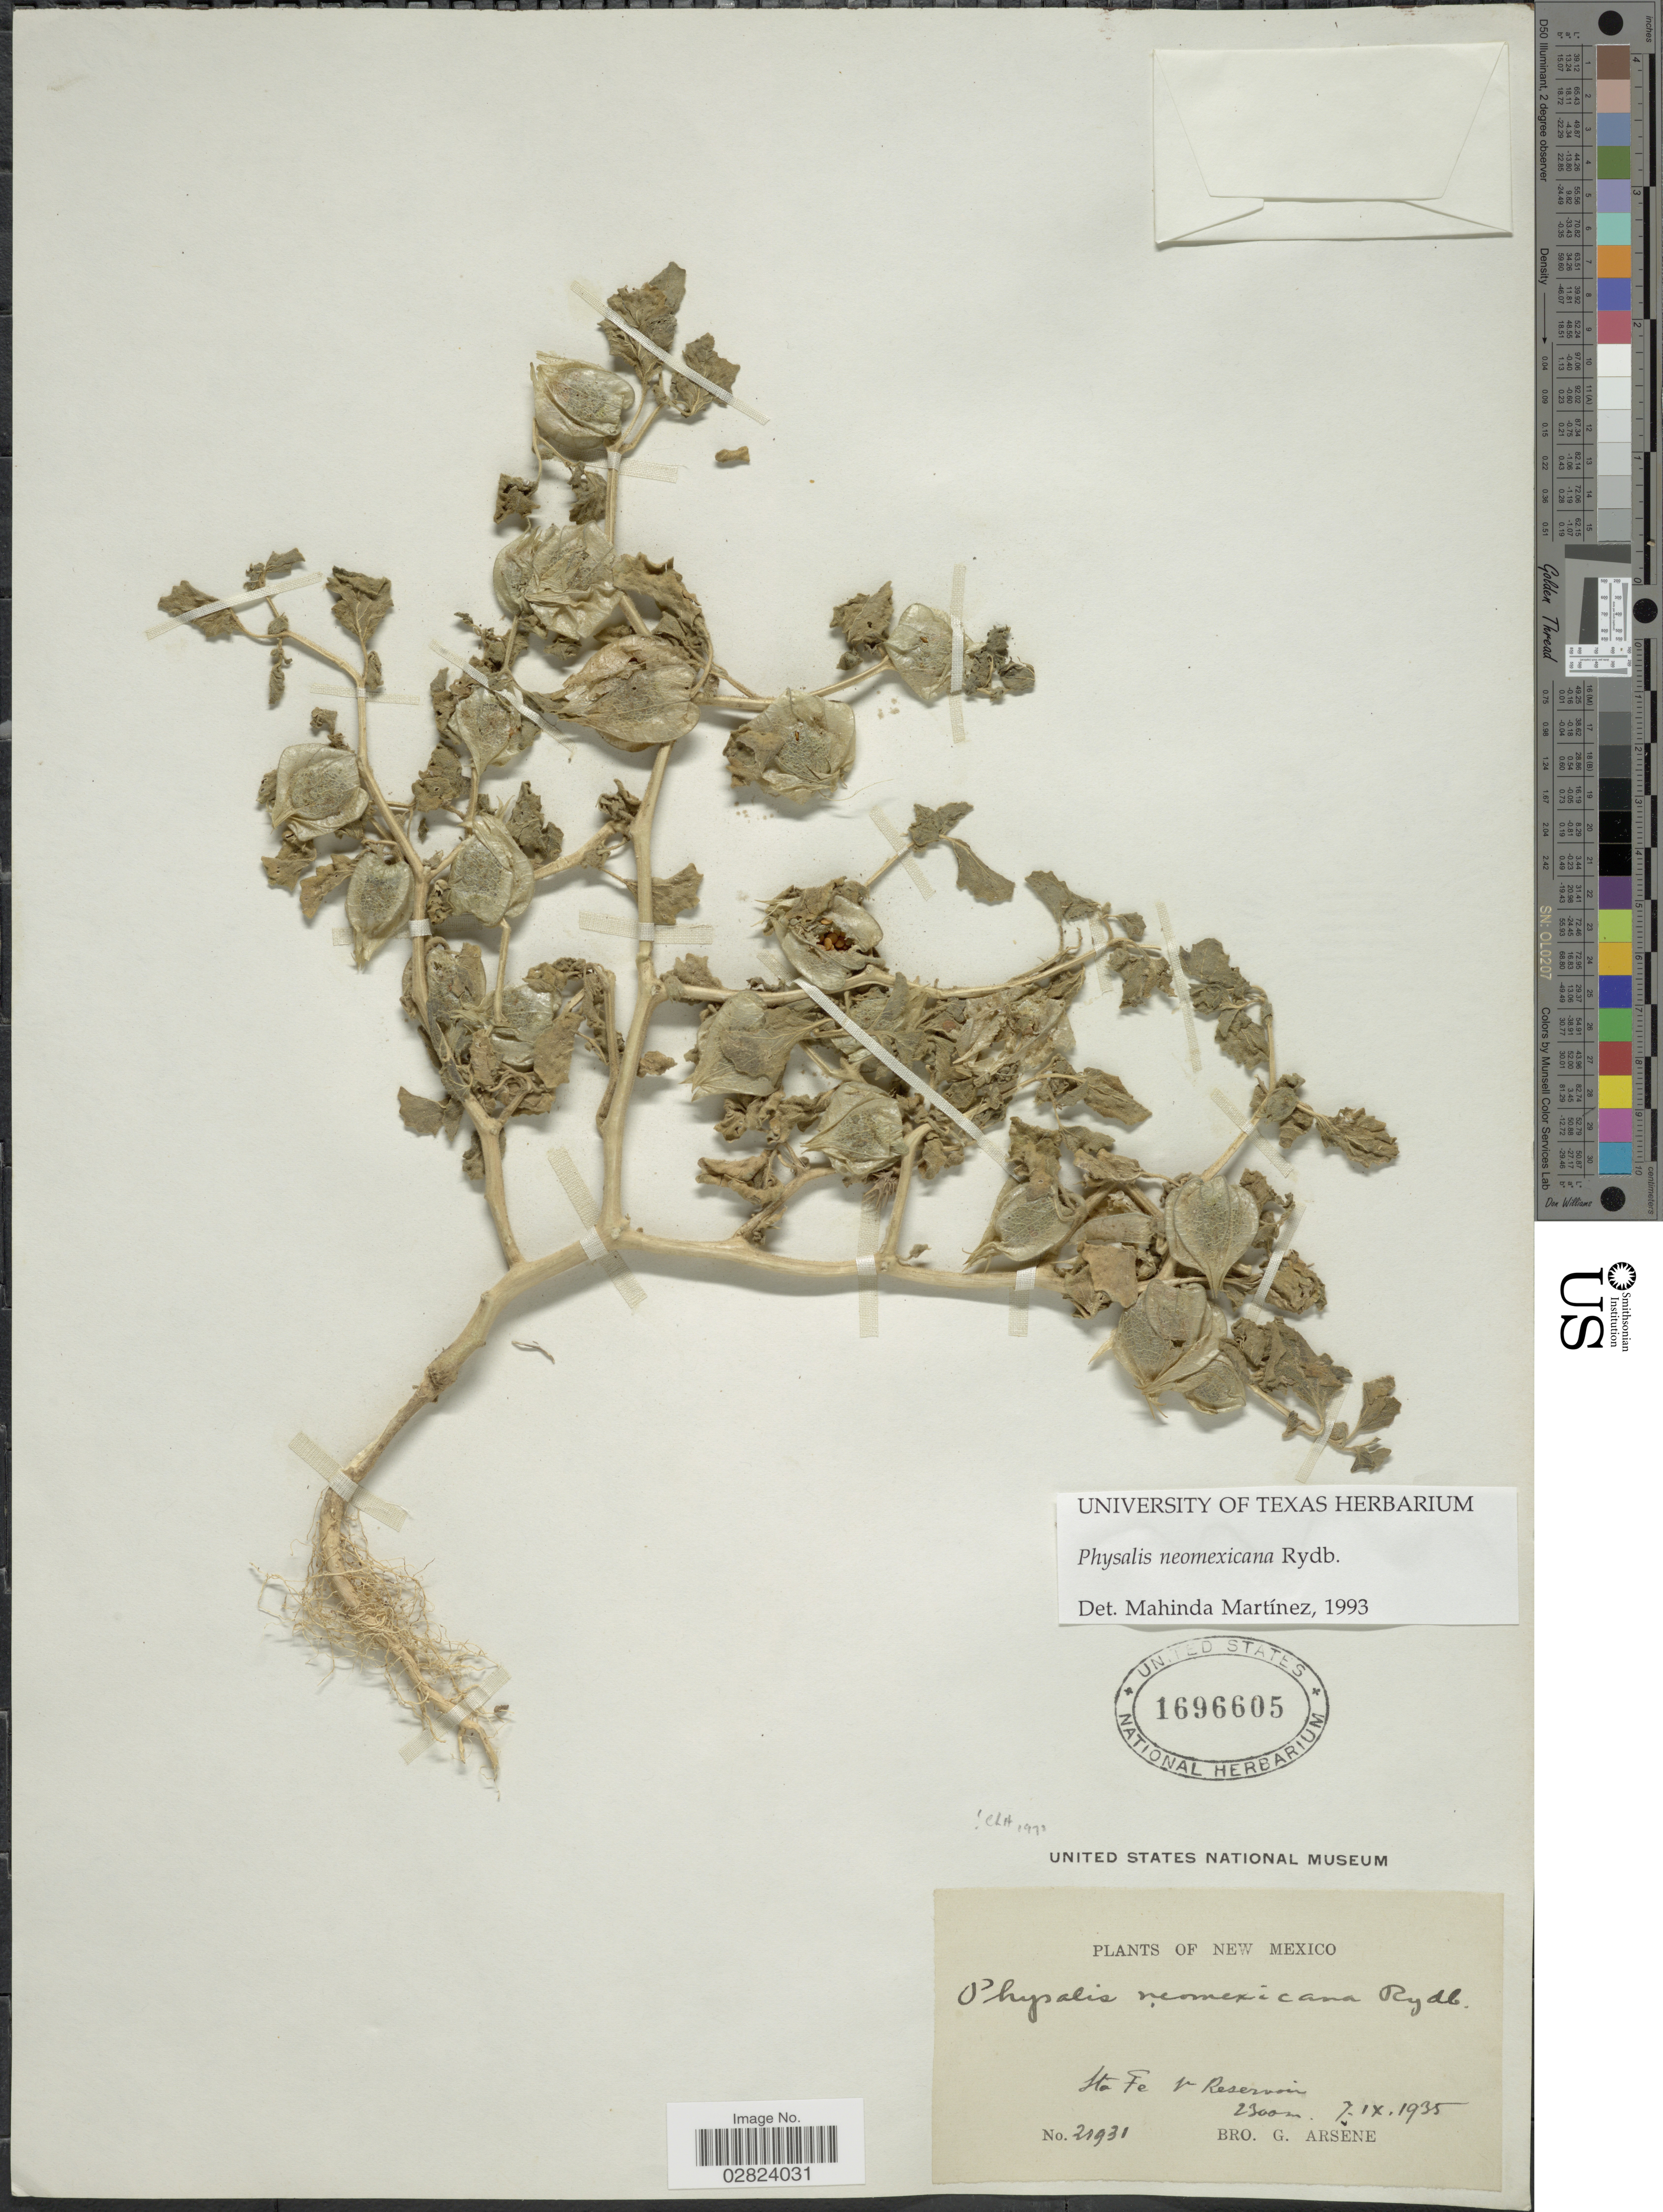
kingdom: Plantae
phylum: Tracheophyta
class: Magnoliopsida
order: Solanales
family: Solanaceae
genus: Physalis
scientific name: Physalis neomexicana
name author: Rydb.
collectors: Bro. G. Arsène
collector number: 21931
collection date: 1935-09-07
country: United States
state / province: New Mexico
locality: Sta Fe de Reservoir.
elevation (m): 2300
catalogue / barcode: US 1696605